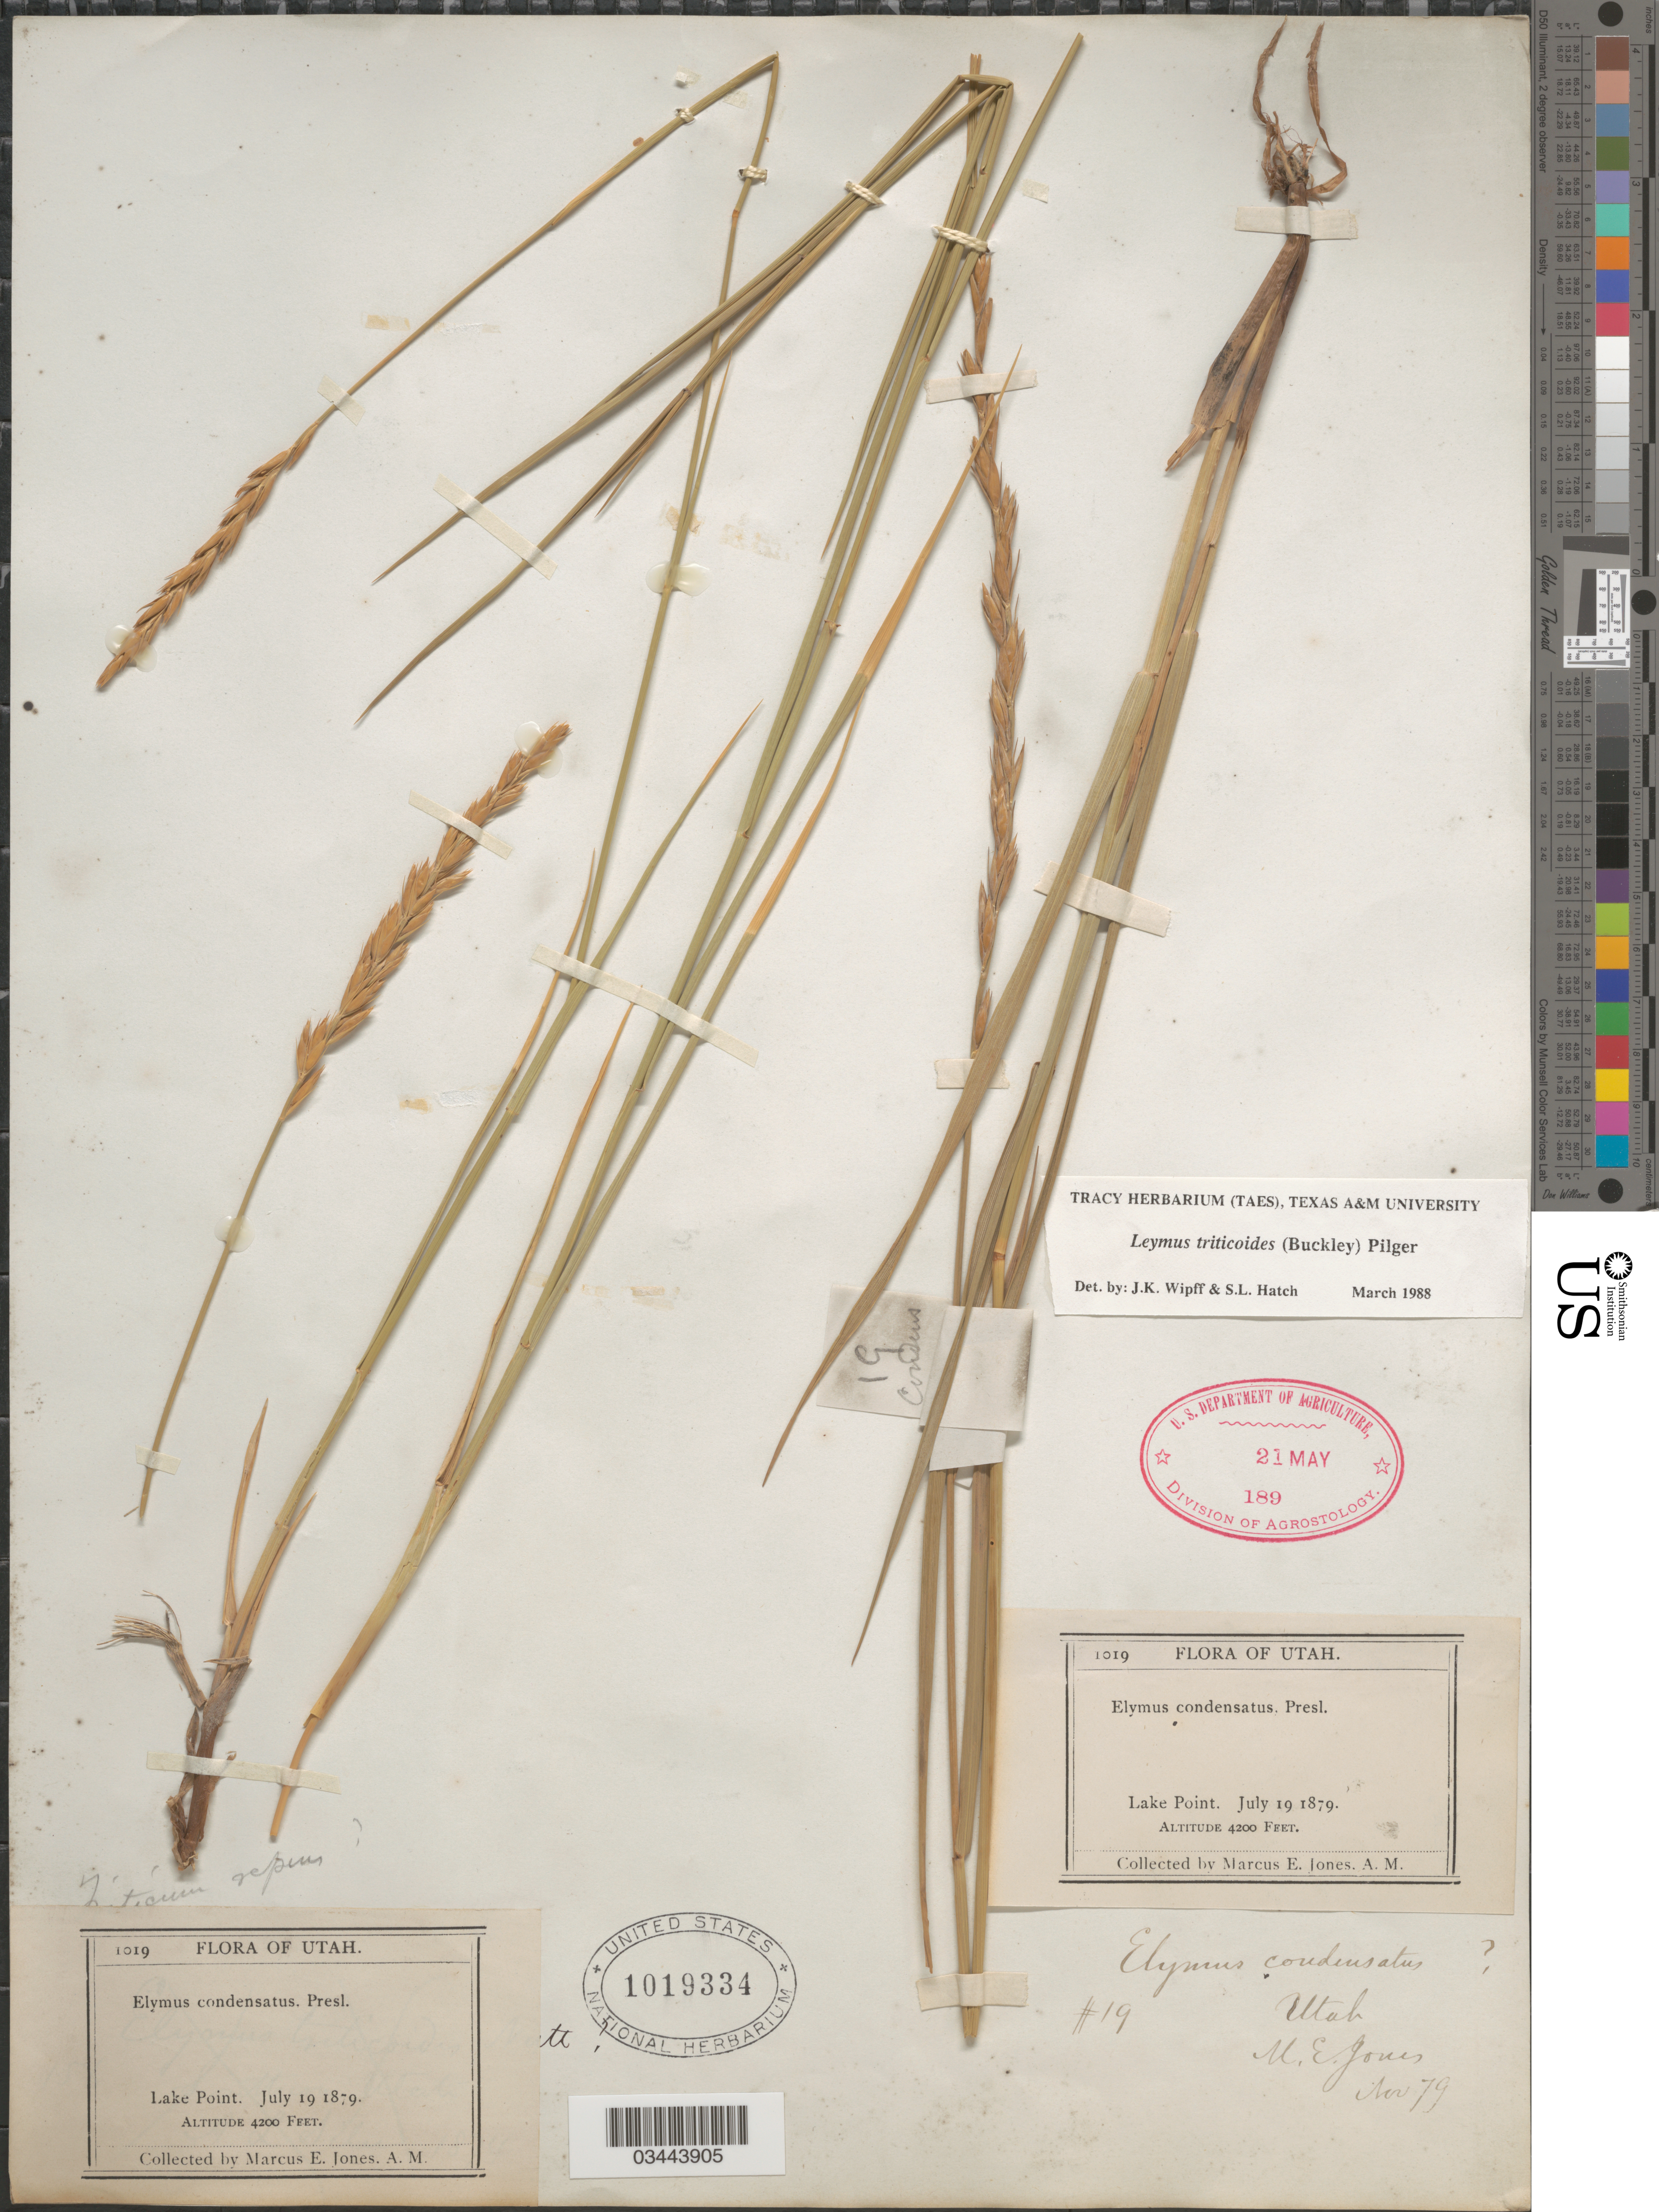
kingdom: Plantae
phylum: Tracheophyta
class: Liliopsida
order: Poales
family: Poaceae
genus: Leymus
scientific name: Leymus triticoides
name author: (Buckley) Pilg.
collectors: M. E. Jones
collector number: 1019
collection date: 1879-07-19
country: United States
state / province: Utah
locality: Lake Point.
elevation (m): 1280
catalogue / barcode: US 1019334